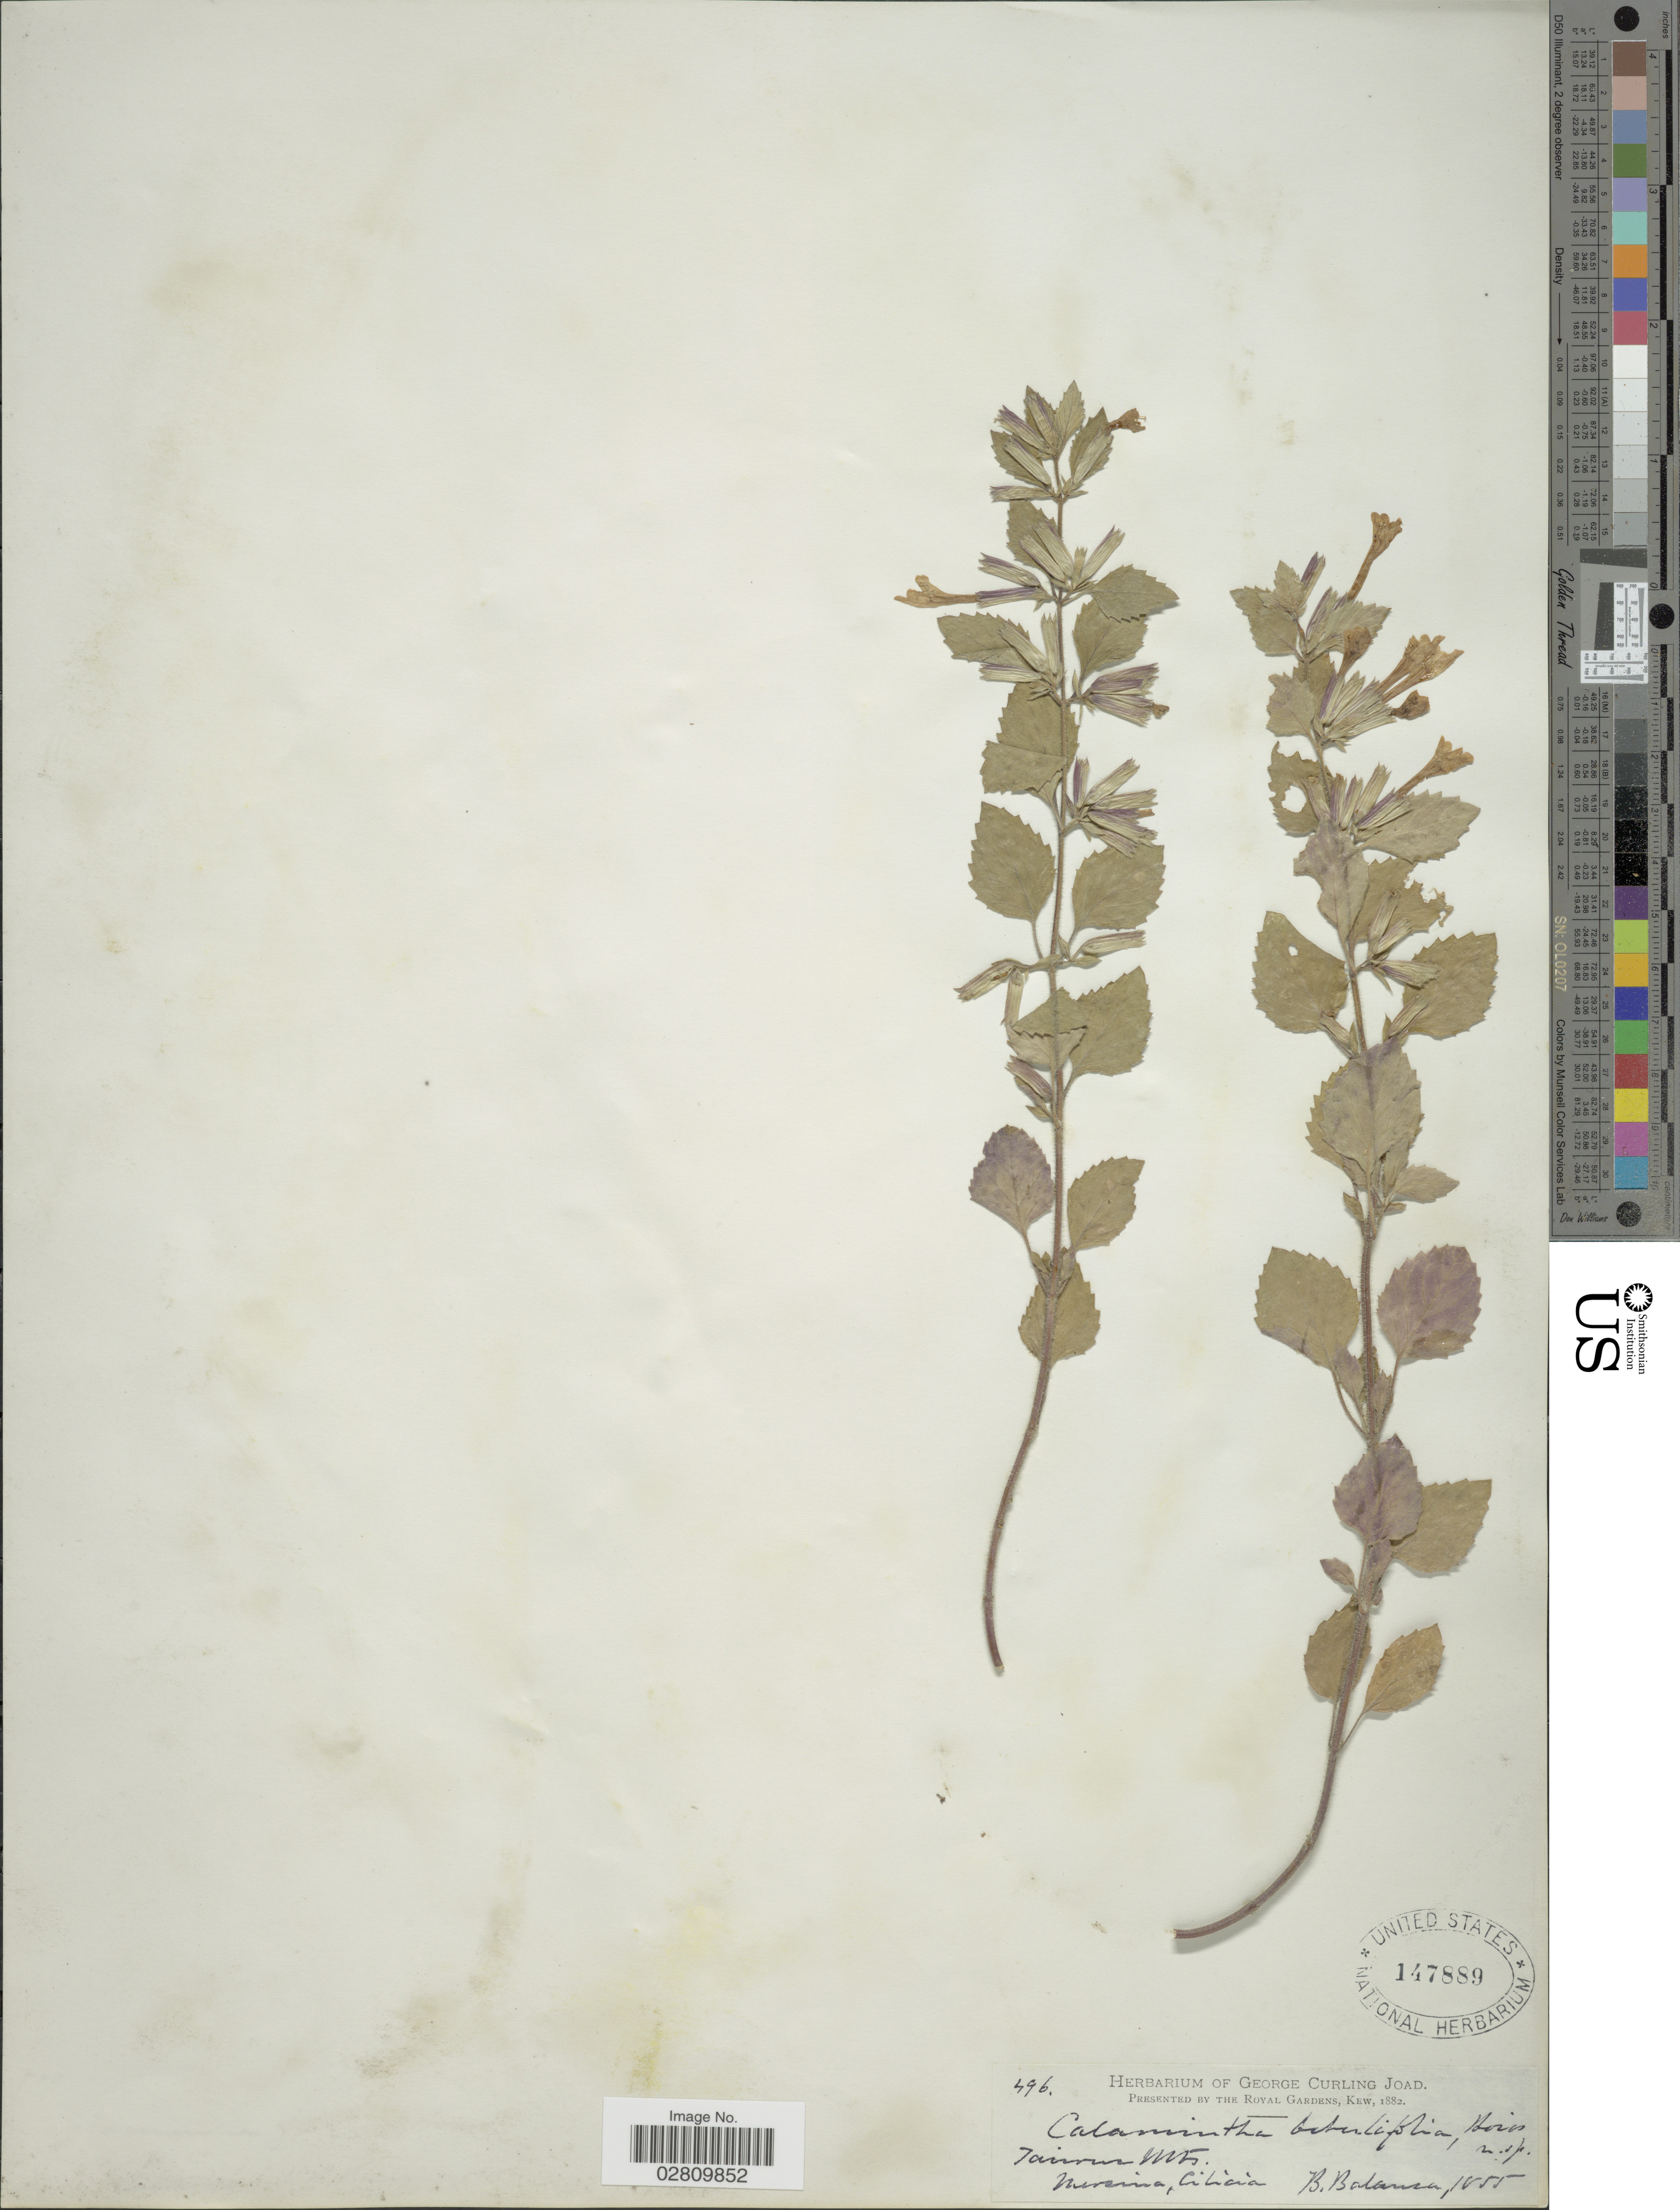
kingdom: Plantae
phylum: Tracheophyta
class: Magnoliopsida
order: Lamiales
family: Lamiaceae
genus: Calamintha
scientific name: Calamintha betulifolia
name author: Boiss. & Balansa in Boiss.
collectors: B. Balansa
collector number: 496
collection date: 1855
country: Turkey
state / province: Karaman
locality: Taurus Mts. [illegible], Cilicia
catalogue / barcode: US 147889